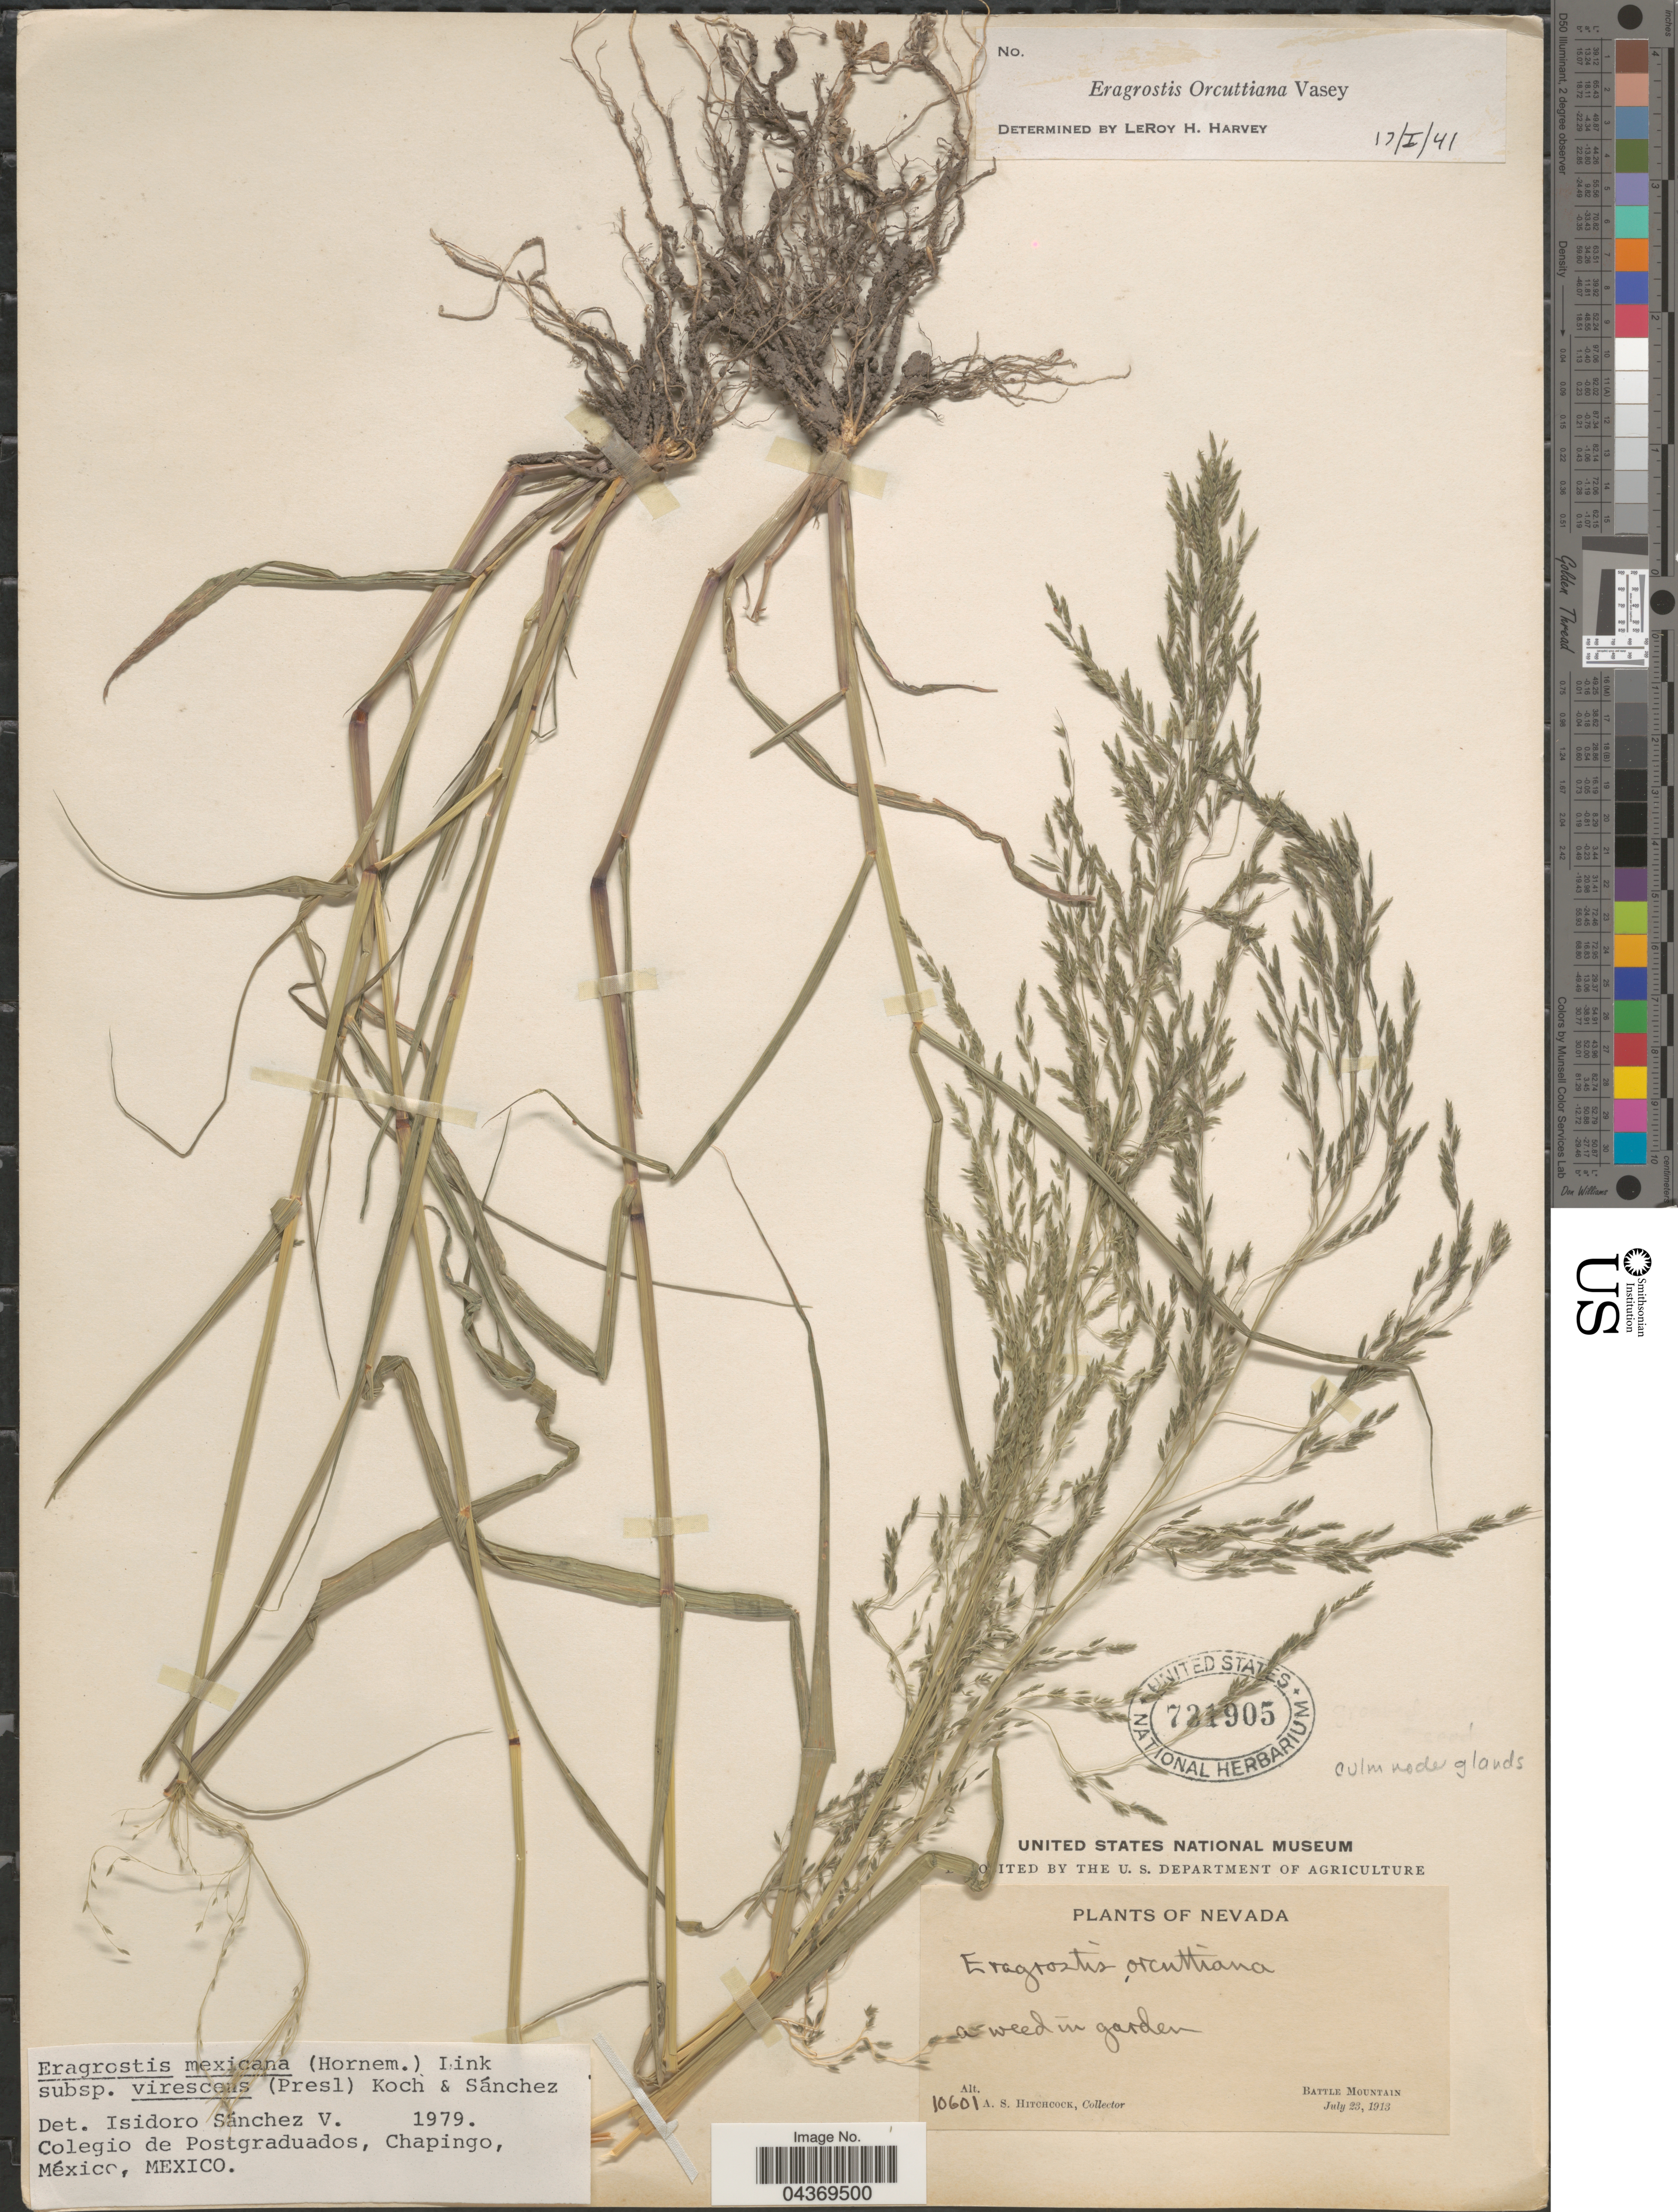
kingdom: Plantae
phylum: Tracheophyta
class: Liliopsida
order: Poales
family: Poaceae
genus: Eragrostis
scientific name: Eragrostis mexicana subsp. virescens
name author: (J. Presl) S.D. Koch & Sánchez Vega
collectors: A. S. Hitchcock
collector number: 10601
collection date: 1913-07-23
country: United States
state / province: Nevada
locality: Battle Mountain.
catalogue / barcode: US 731905